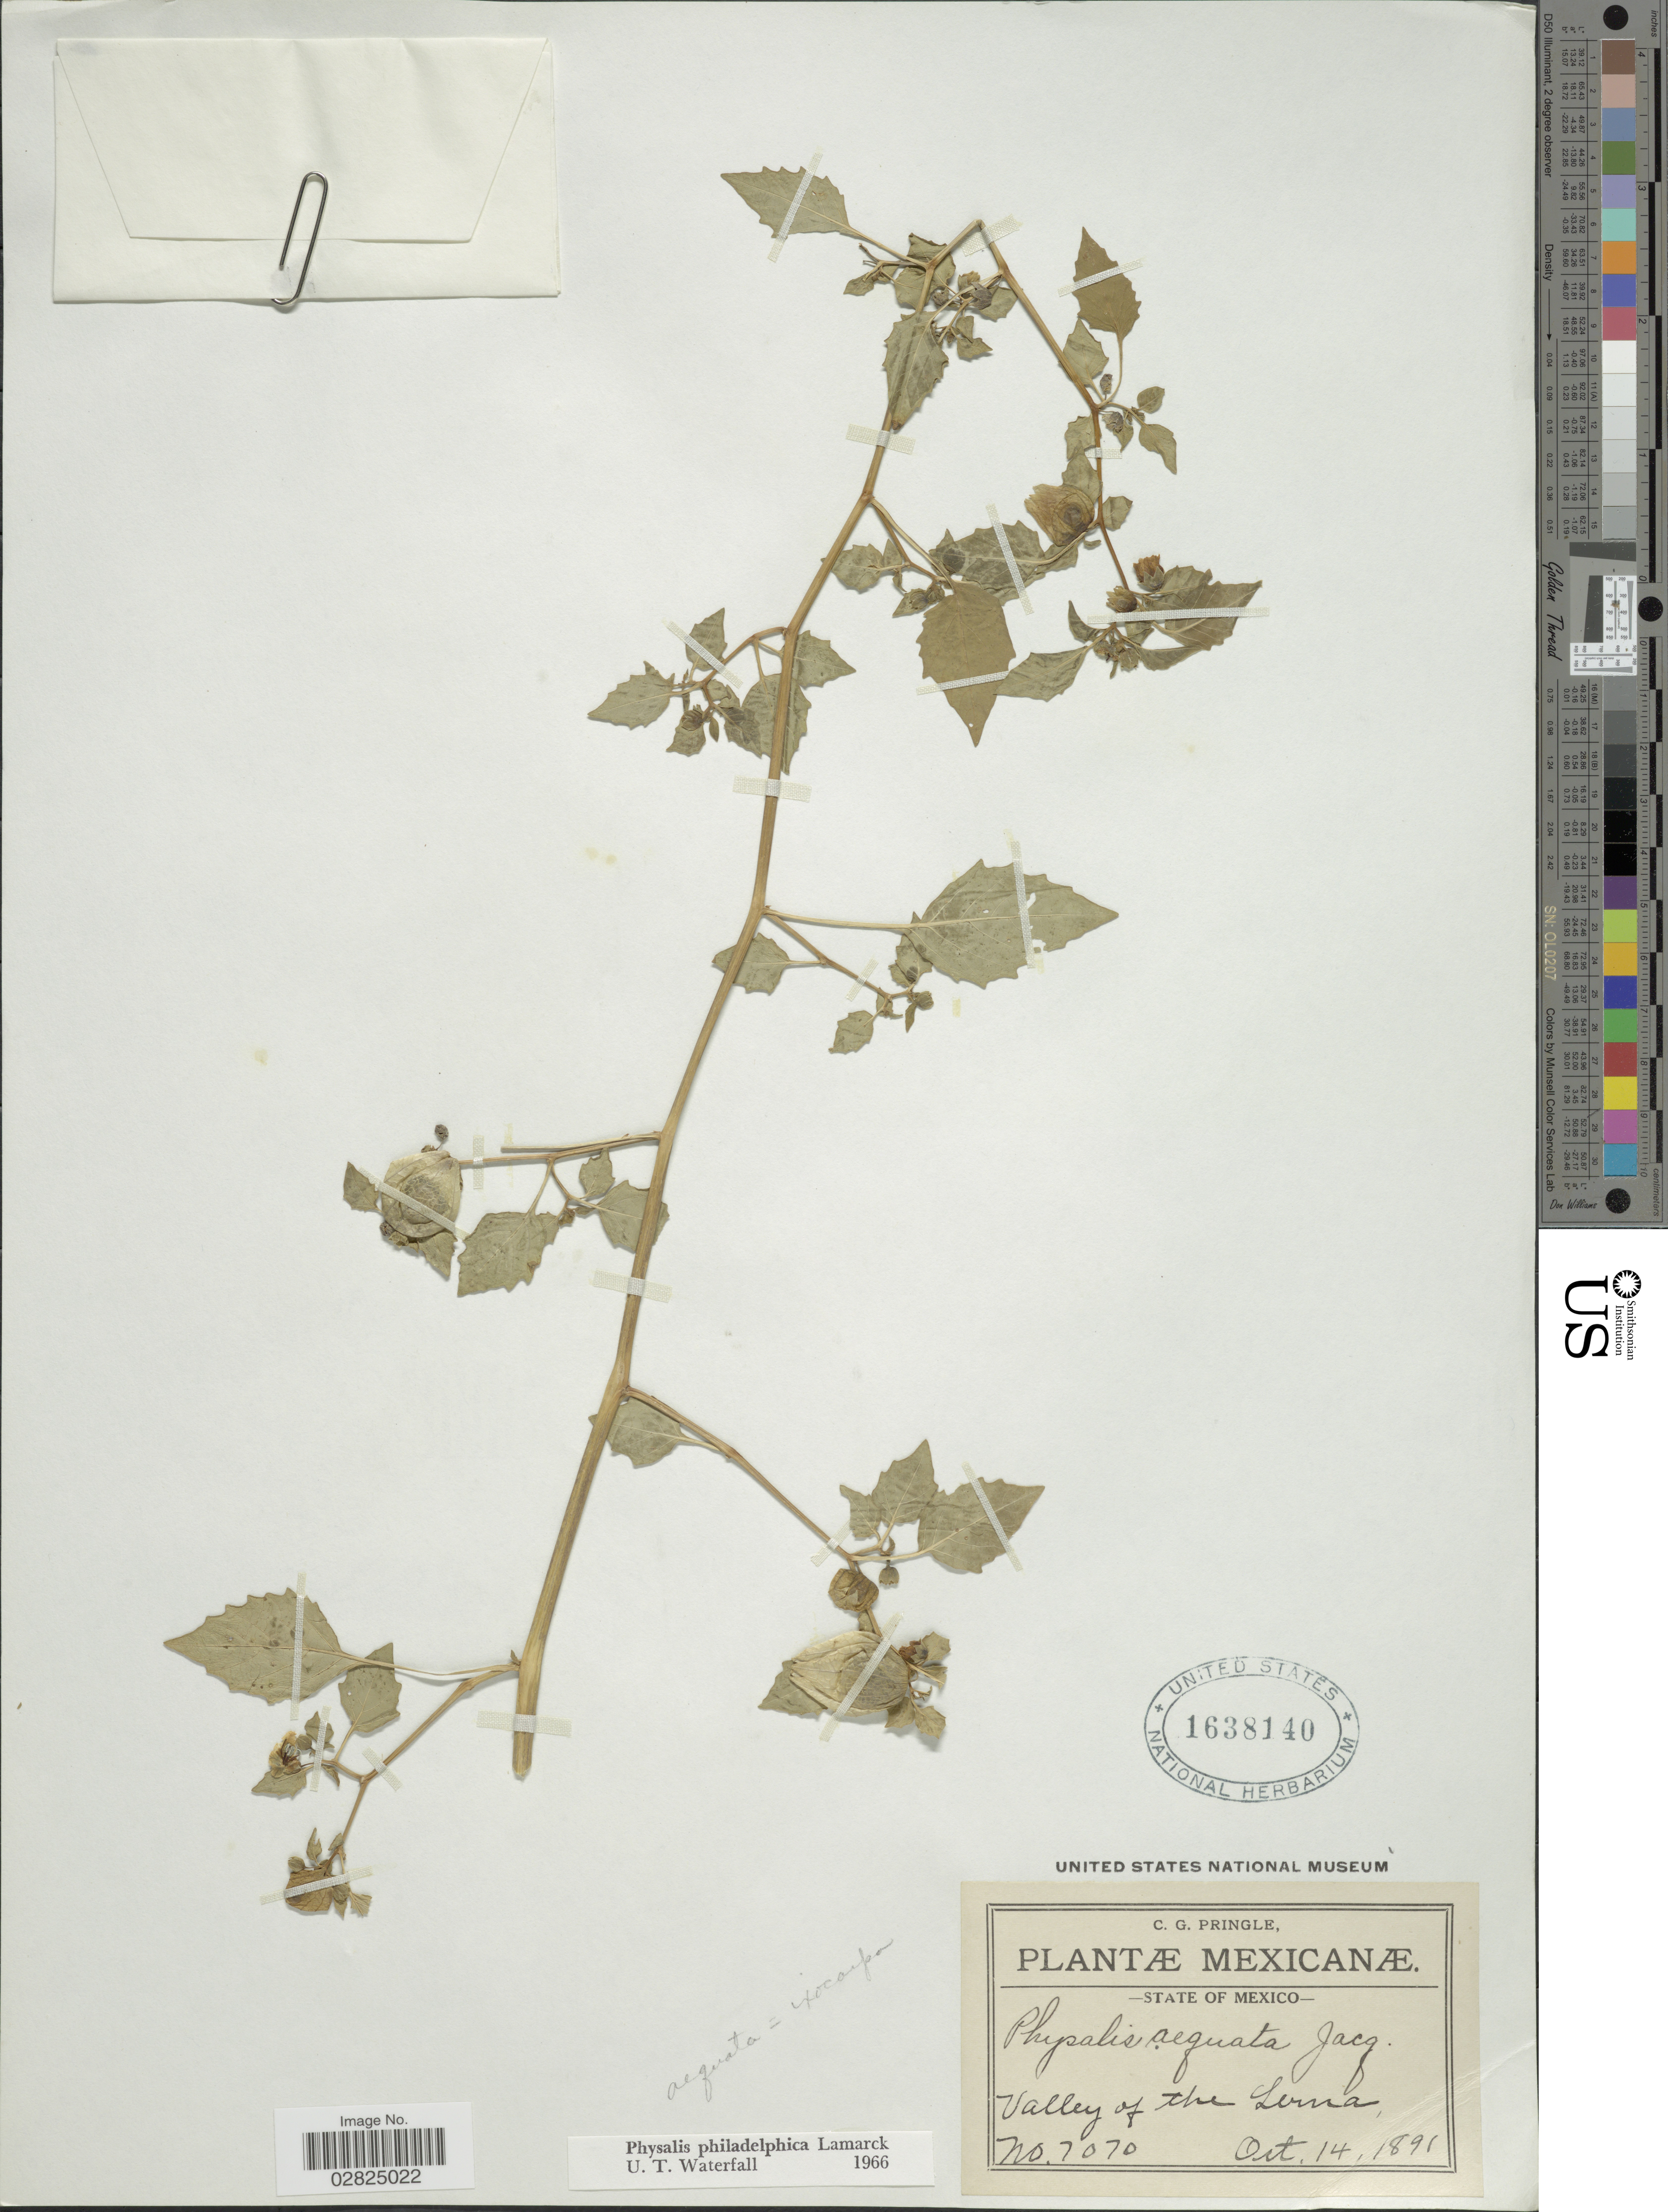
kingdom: Plantae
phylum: Tracheophyta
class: Magnoliopsida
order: Solanales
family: Solanaceae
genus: Physalis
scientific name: Physalis philadelphica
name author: Lam.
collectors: C. G. Pringle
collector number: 7070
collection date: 1891-10-14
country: Mexico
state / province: México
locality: Valley of the Lerma.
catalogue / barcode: US 1638140